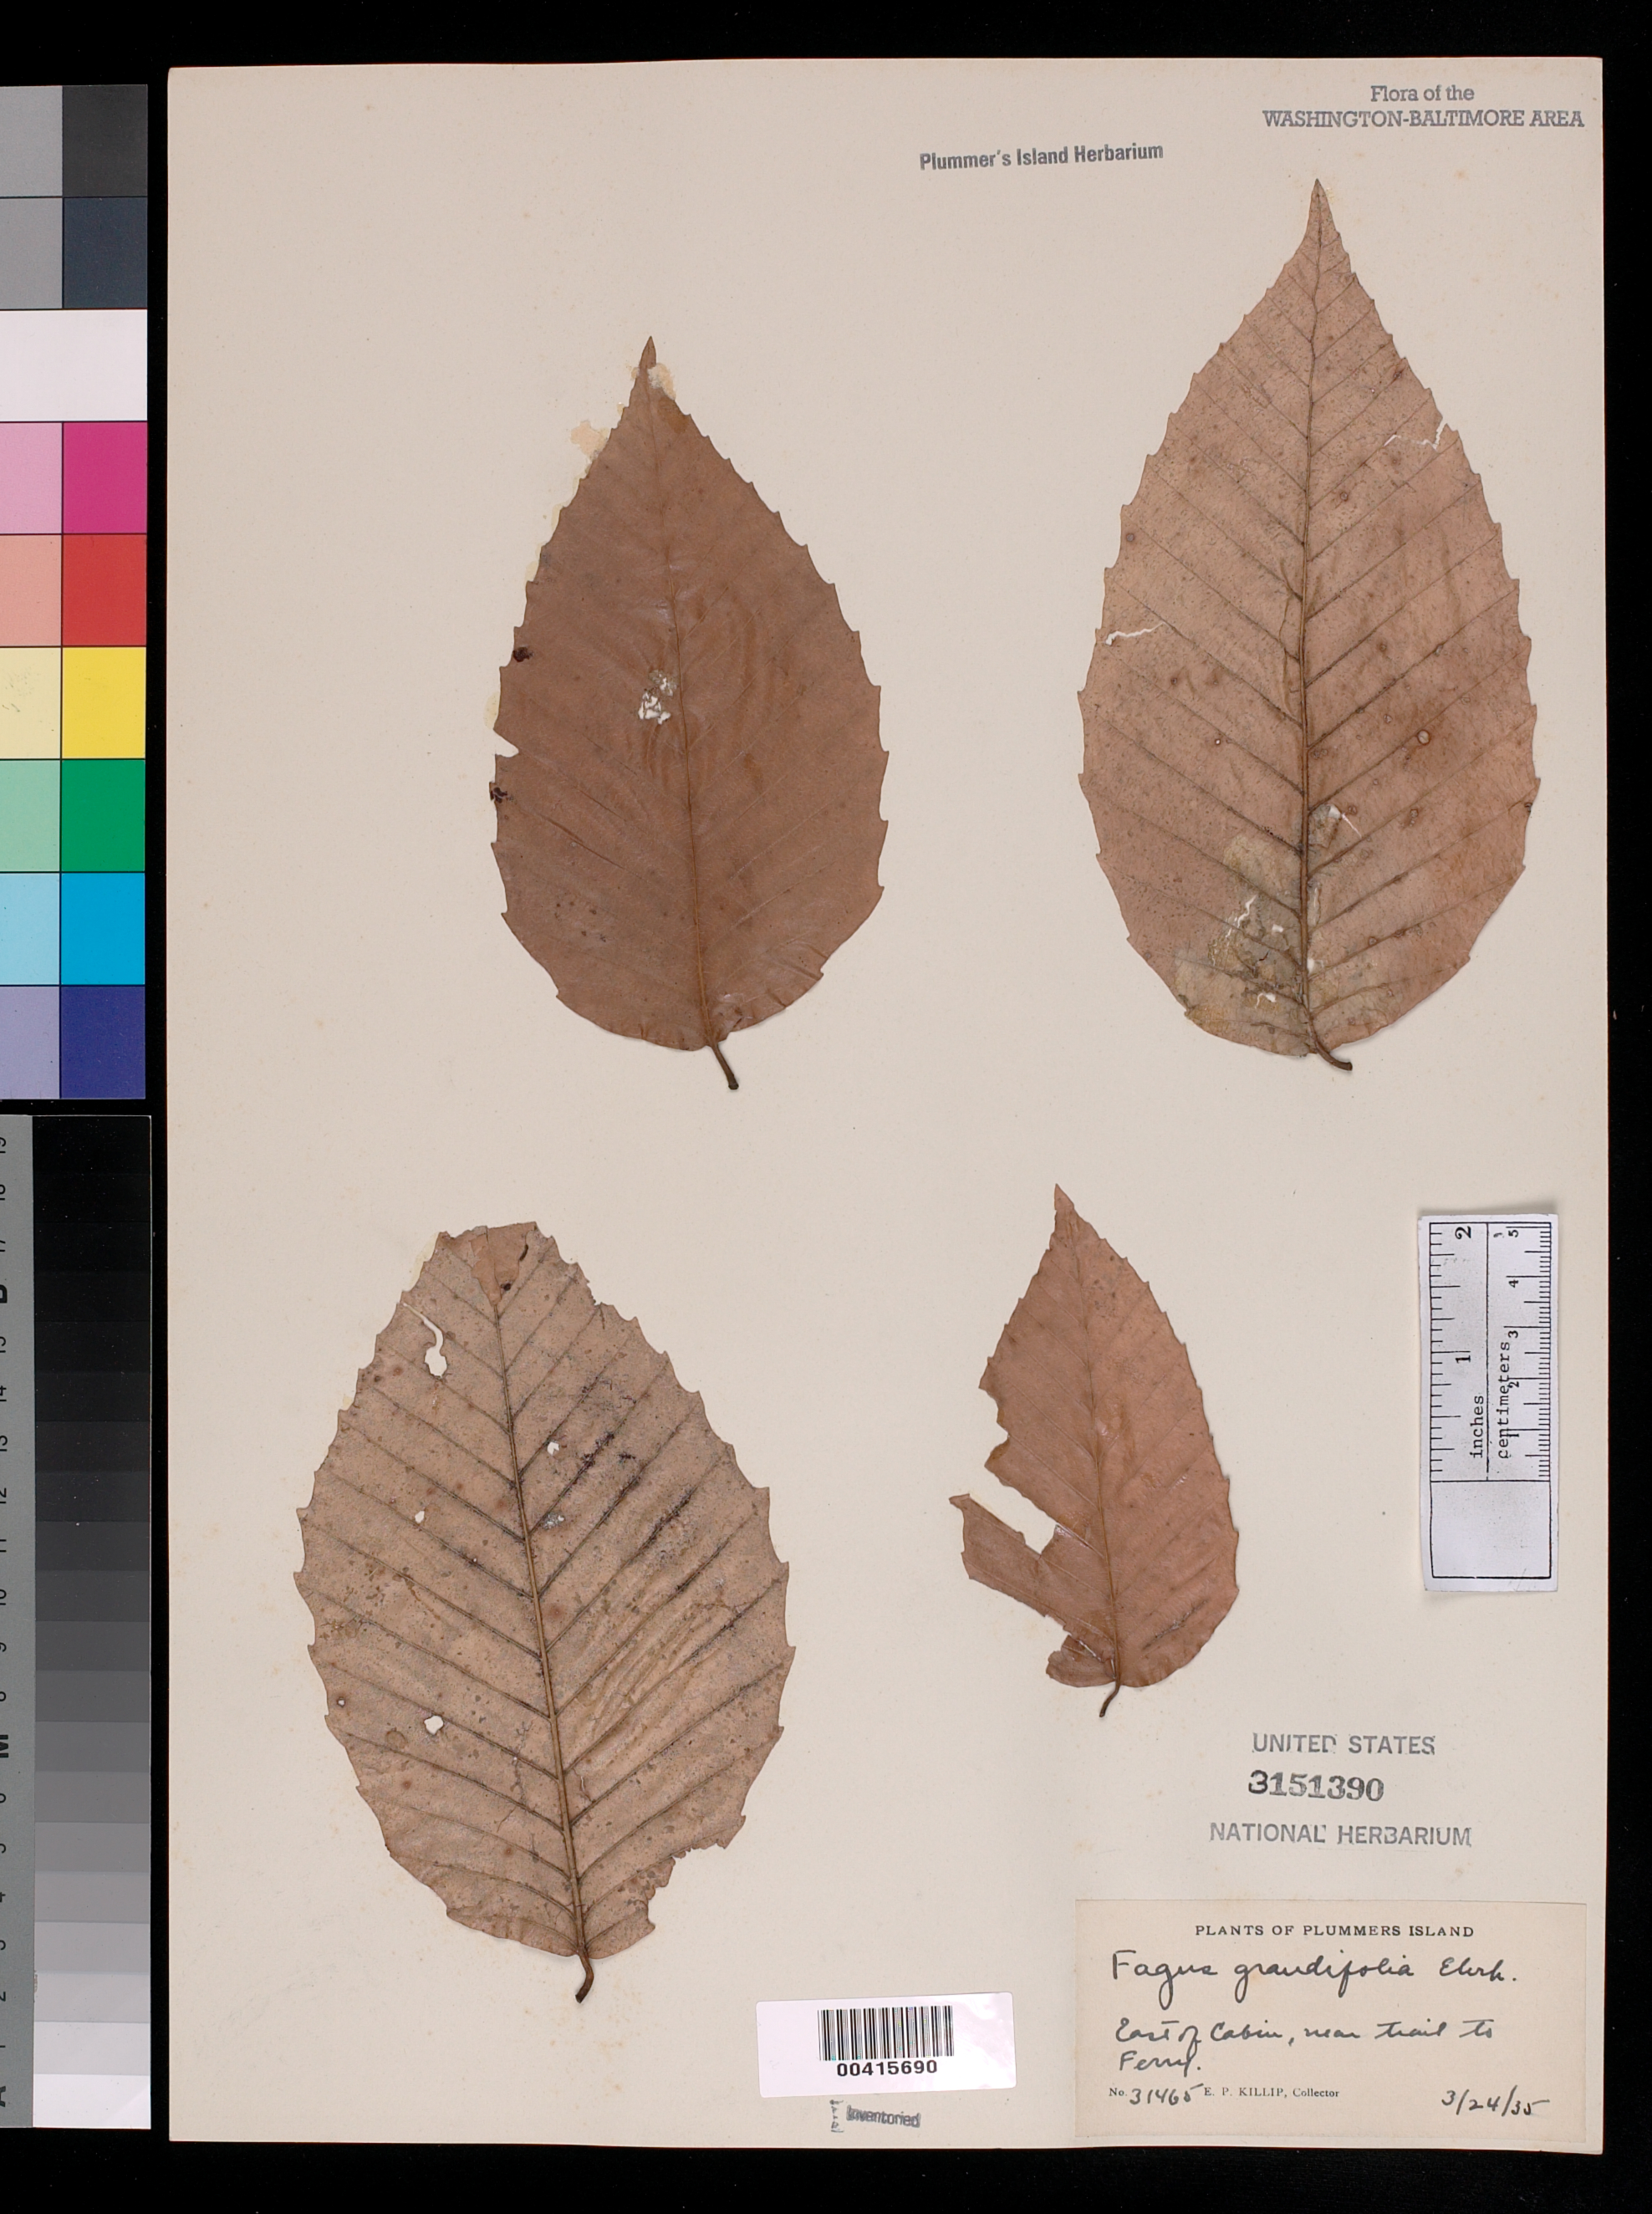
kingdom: Plantae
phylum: Tracheophyta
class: Magnoliopsida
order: Fagales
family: Fagaceae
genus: Fagus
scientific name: Fagus grandifolia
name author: Ehrh.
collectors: E. P. Killip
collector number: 31465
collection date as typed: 24 Mar 1935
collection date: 1935-03-24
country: United States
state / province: Maryland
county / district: Montgomery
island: Plummers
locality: Plummer's Island; east of Cabin, near trail to ferry C. & O. Canal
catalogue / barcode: US 3151390